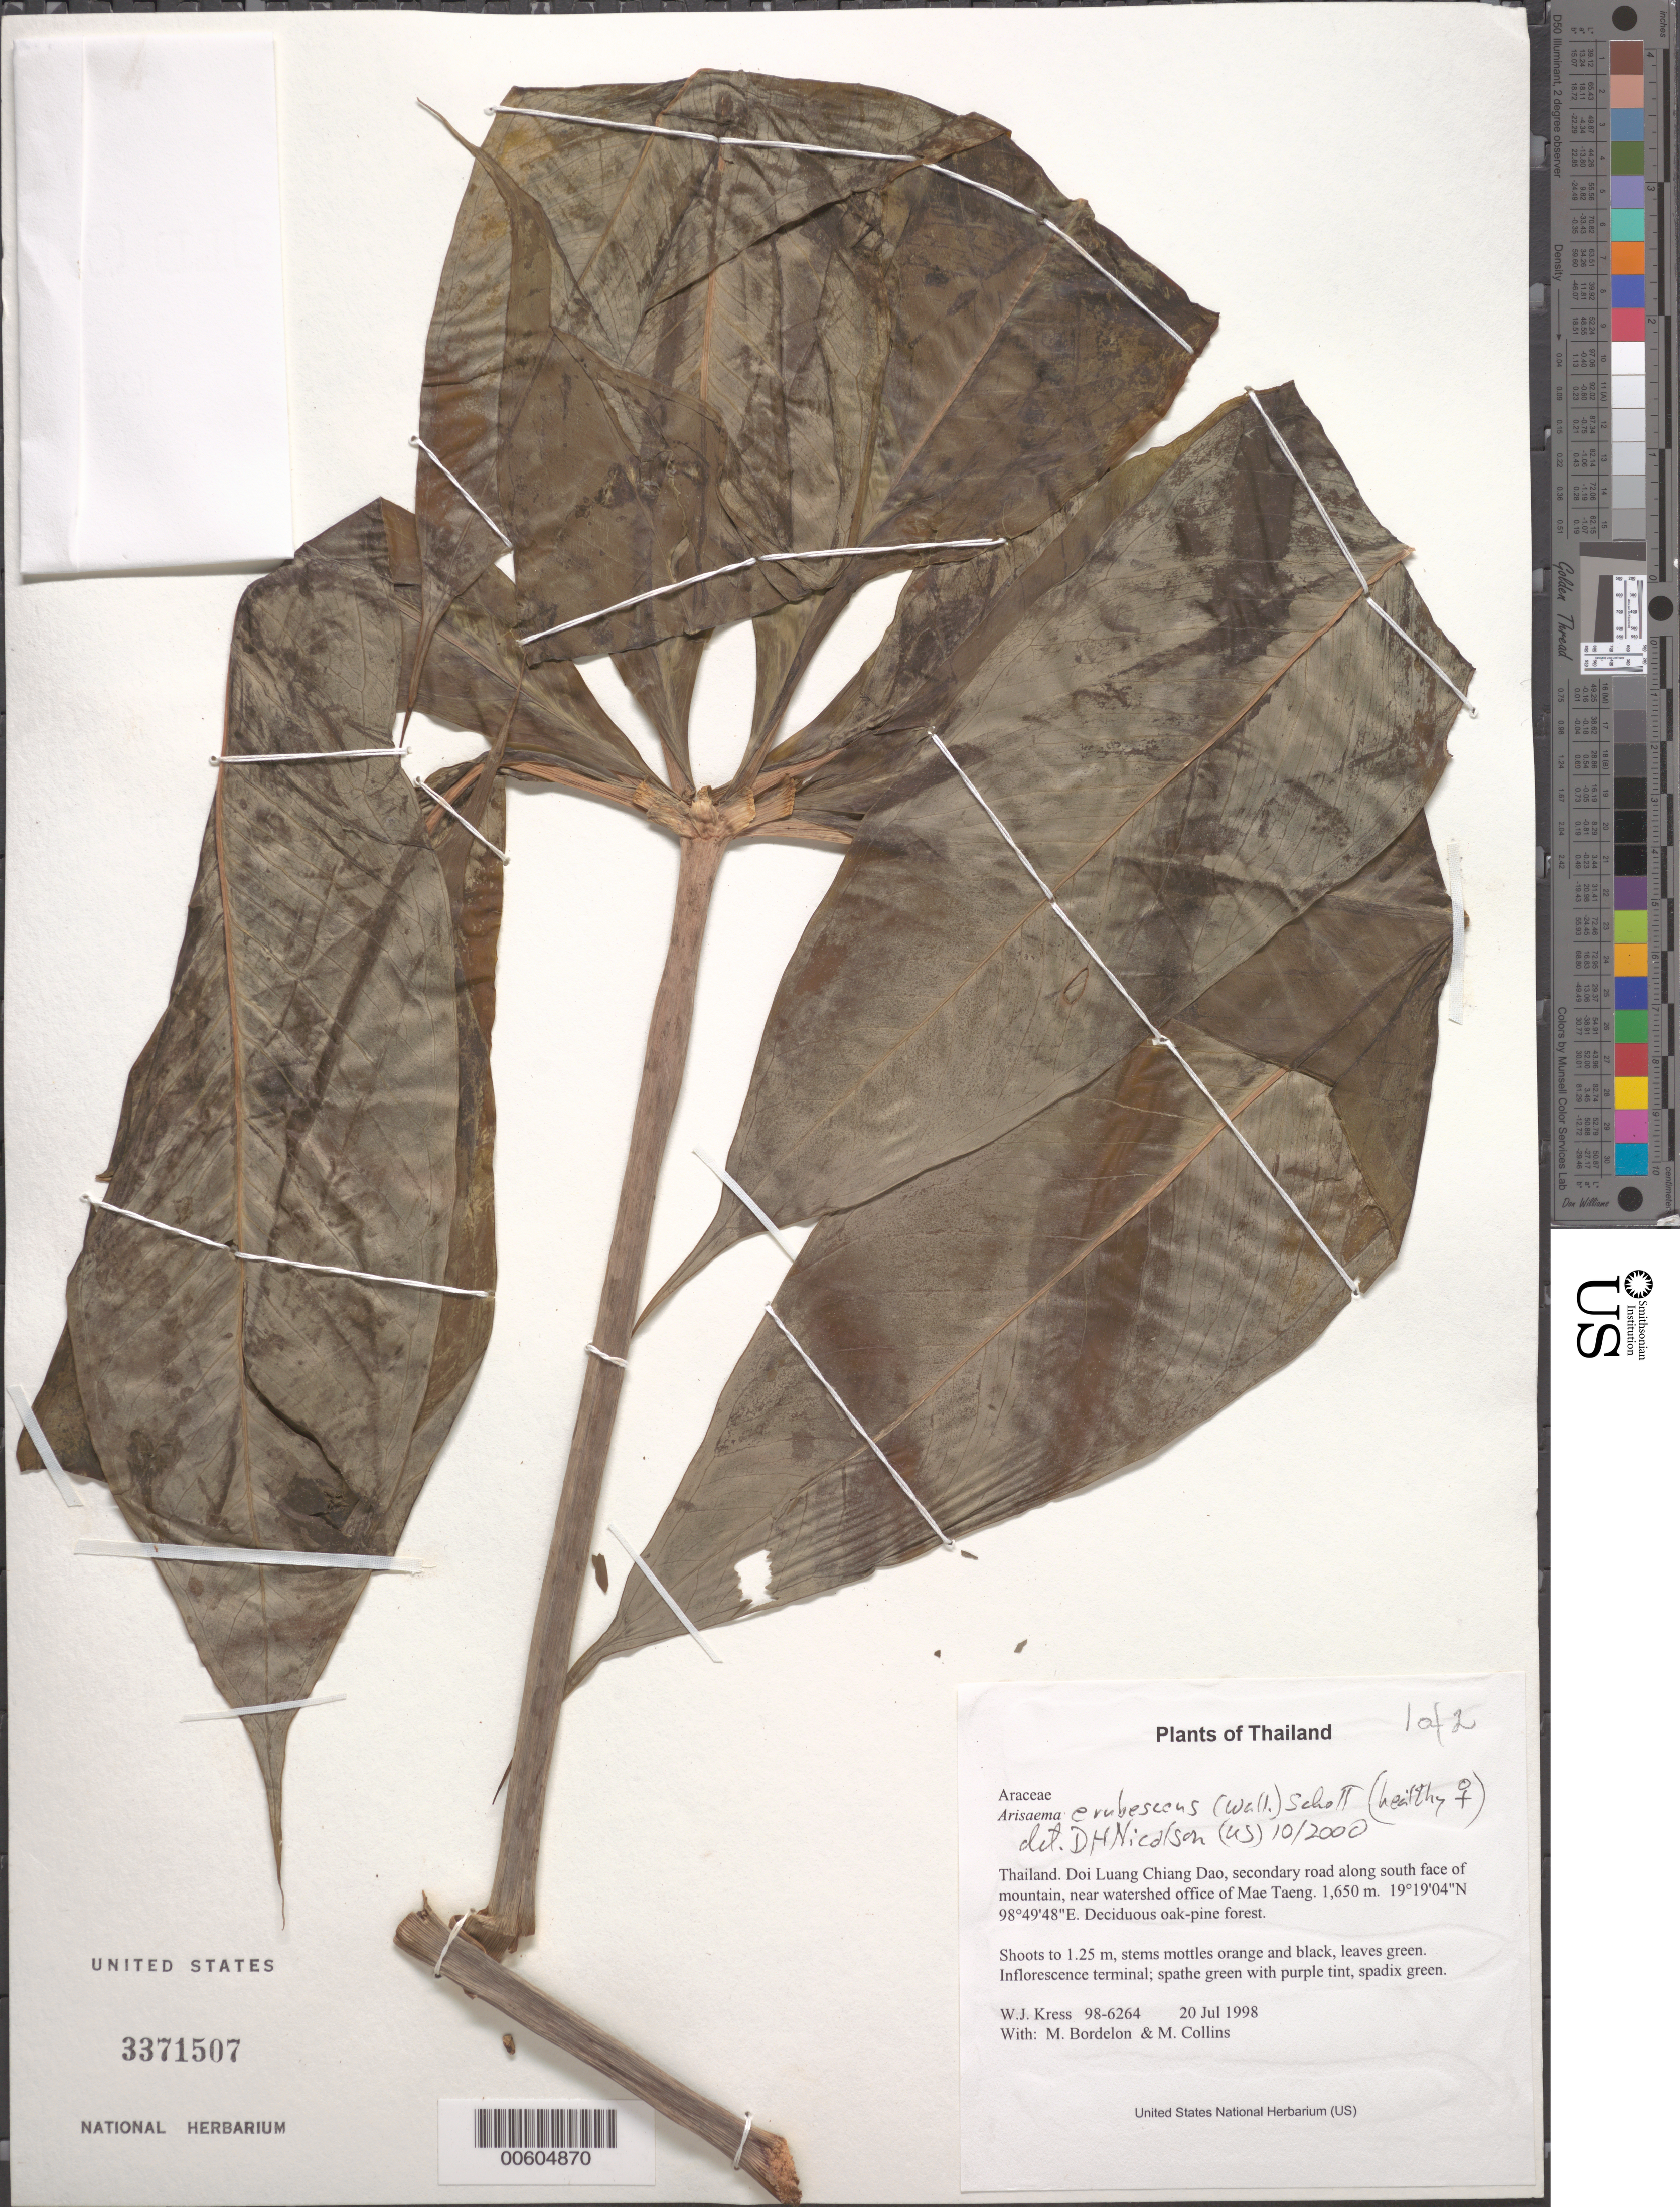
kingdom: Plantae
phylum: Tracheophyta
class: Liliopsida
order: Alismatales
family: Araceae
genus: Arisaema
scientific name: Arisaema erubescens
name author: (Wall.) Schott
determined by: Nicolson, Dan H.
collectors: W. J. Kress, M. Bordelon & M. Collins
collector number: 98-6264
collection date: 1998-07-20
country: Thailand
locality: Doi Luang Chiang Dao, secondary road along south face of mountain, near watershed office of Mae Taeng.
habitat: Deciduous oak-pine forest.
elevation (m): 1650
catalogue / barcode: US 3371507